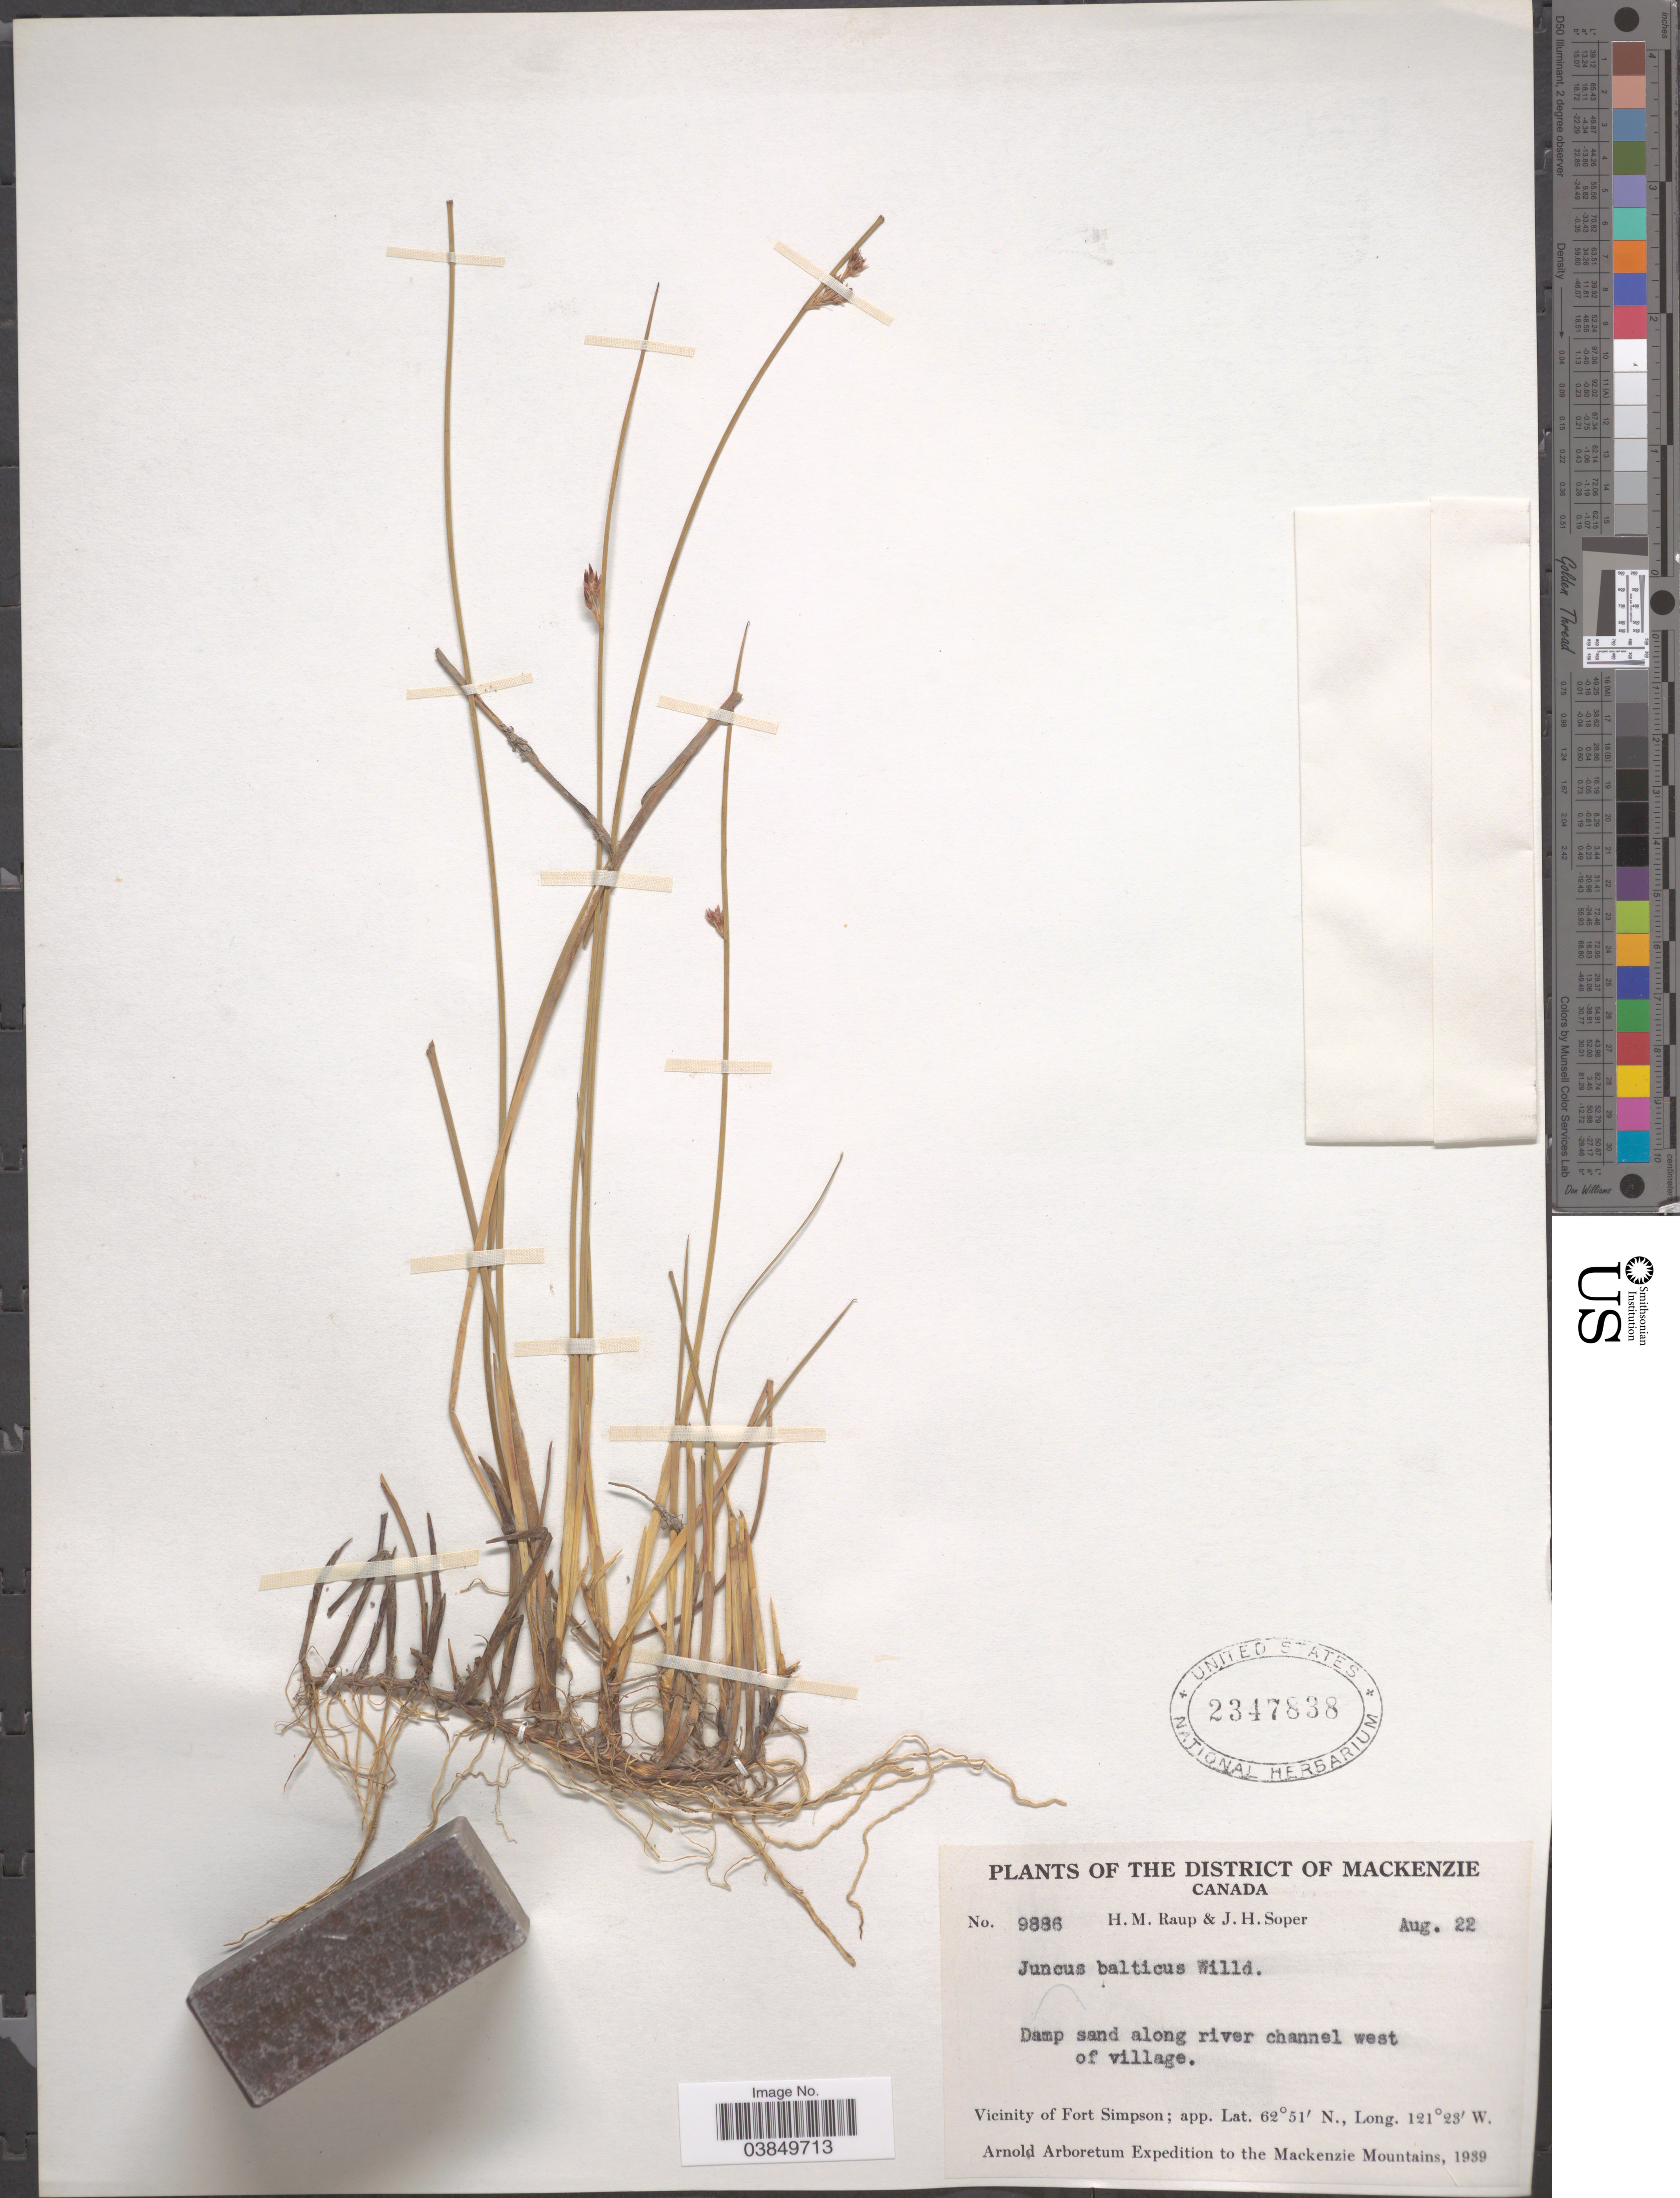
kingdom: Plantae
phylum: Tracheophyta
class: Liliopsida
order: Poales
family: Juncaceae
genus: Juncus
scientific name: Juncus balticus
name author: Willd.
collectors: H. Raup & J. H. Soper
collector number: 9886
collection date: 1939-08-22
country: Canada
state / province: Northwest Territories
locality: District of Mackenzie. Damp sand along river channel west of village. Vicinity of Fort Simpson. Mackenzie Mountains.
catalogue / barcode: US 2347838